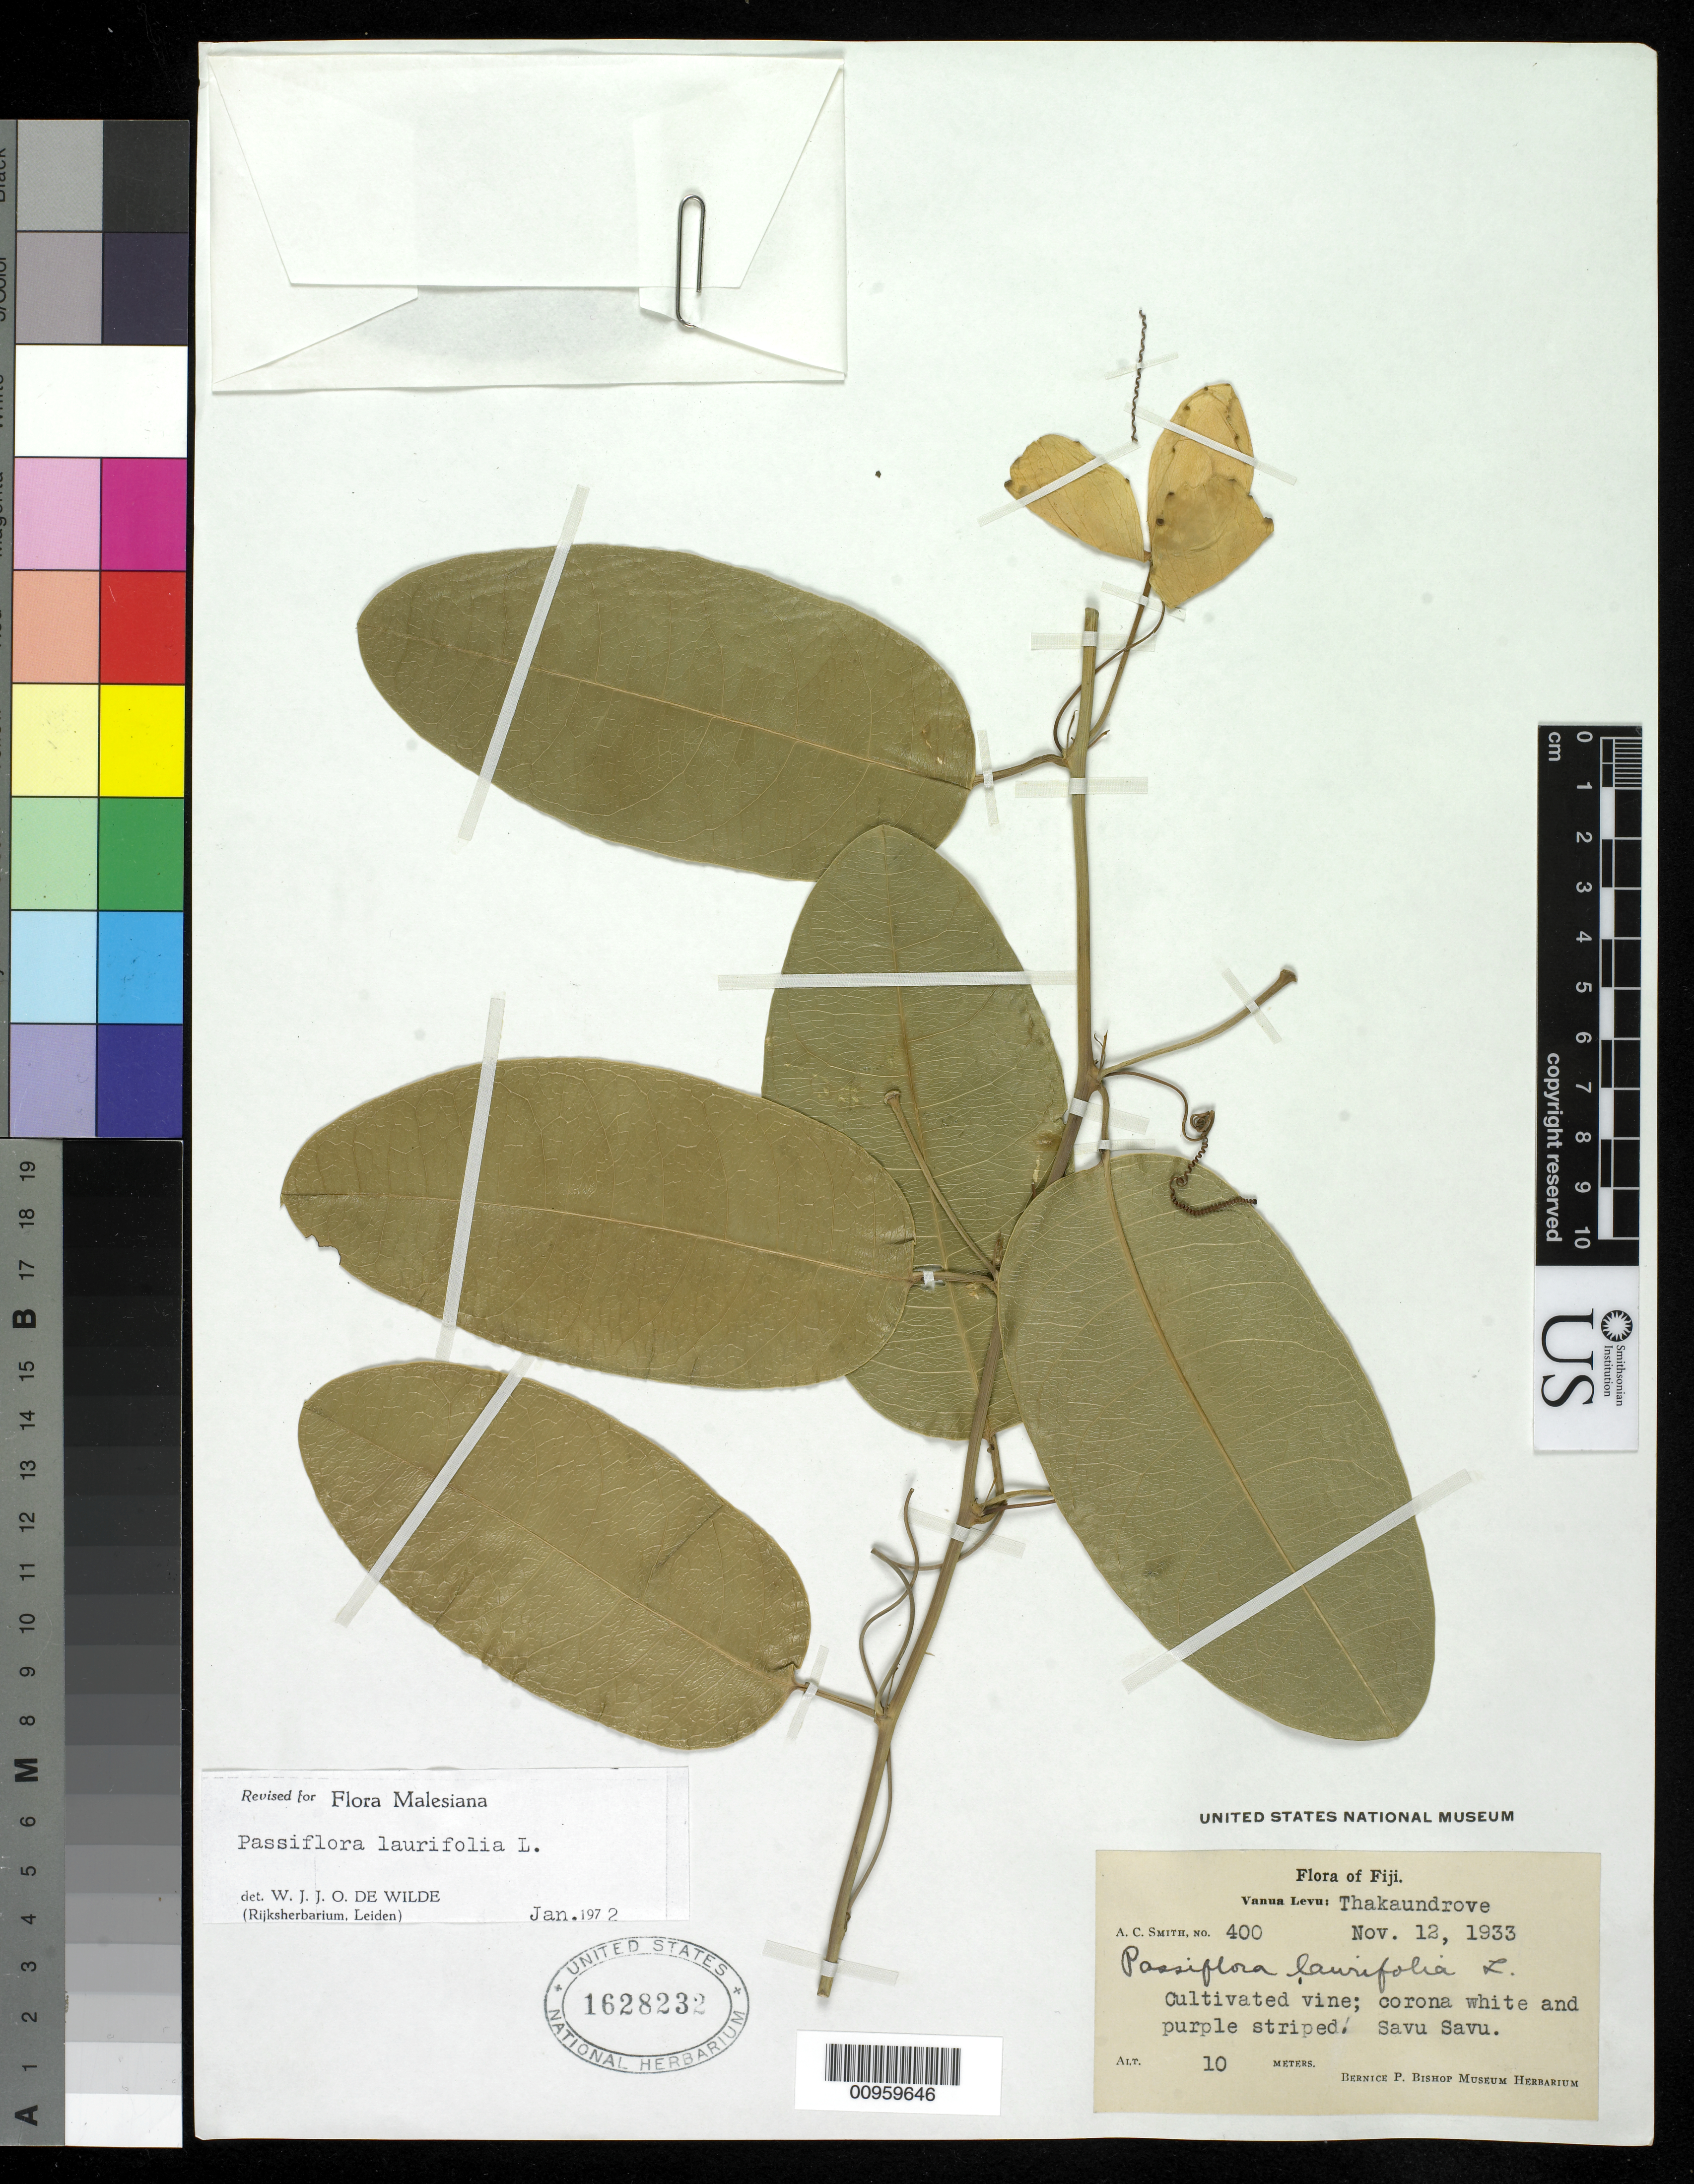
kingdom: Plantae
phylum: Tracheophyta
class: Magnoliopsida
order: Malpighiales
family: Passifloraceae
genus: Passiflora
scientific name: Passiflora laurifolia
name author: L.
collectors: C. A. Smith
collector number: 400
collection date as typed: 12 Nov 1933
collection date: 1933-11-12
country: Fiji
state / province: Northern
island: Vanua Levu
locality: Thakaundrove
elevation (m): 10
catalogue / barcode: US 1628232